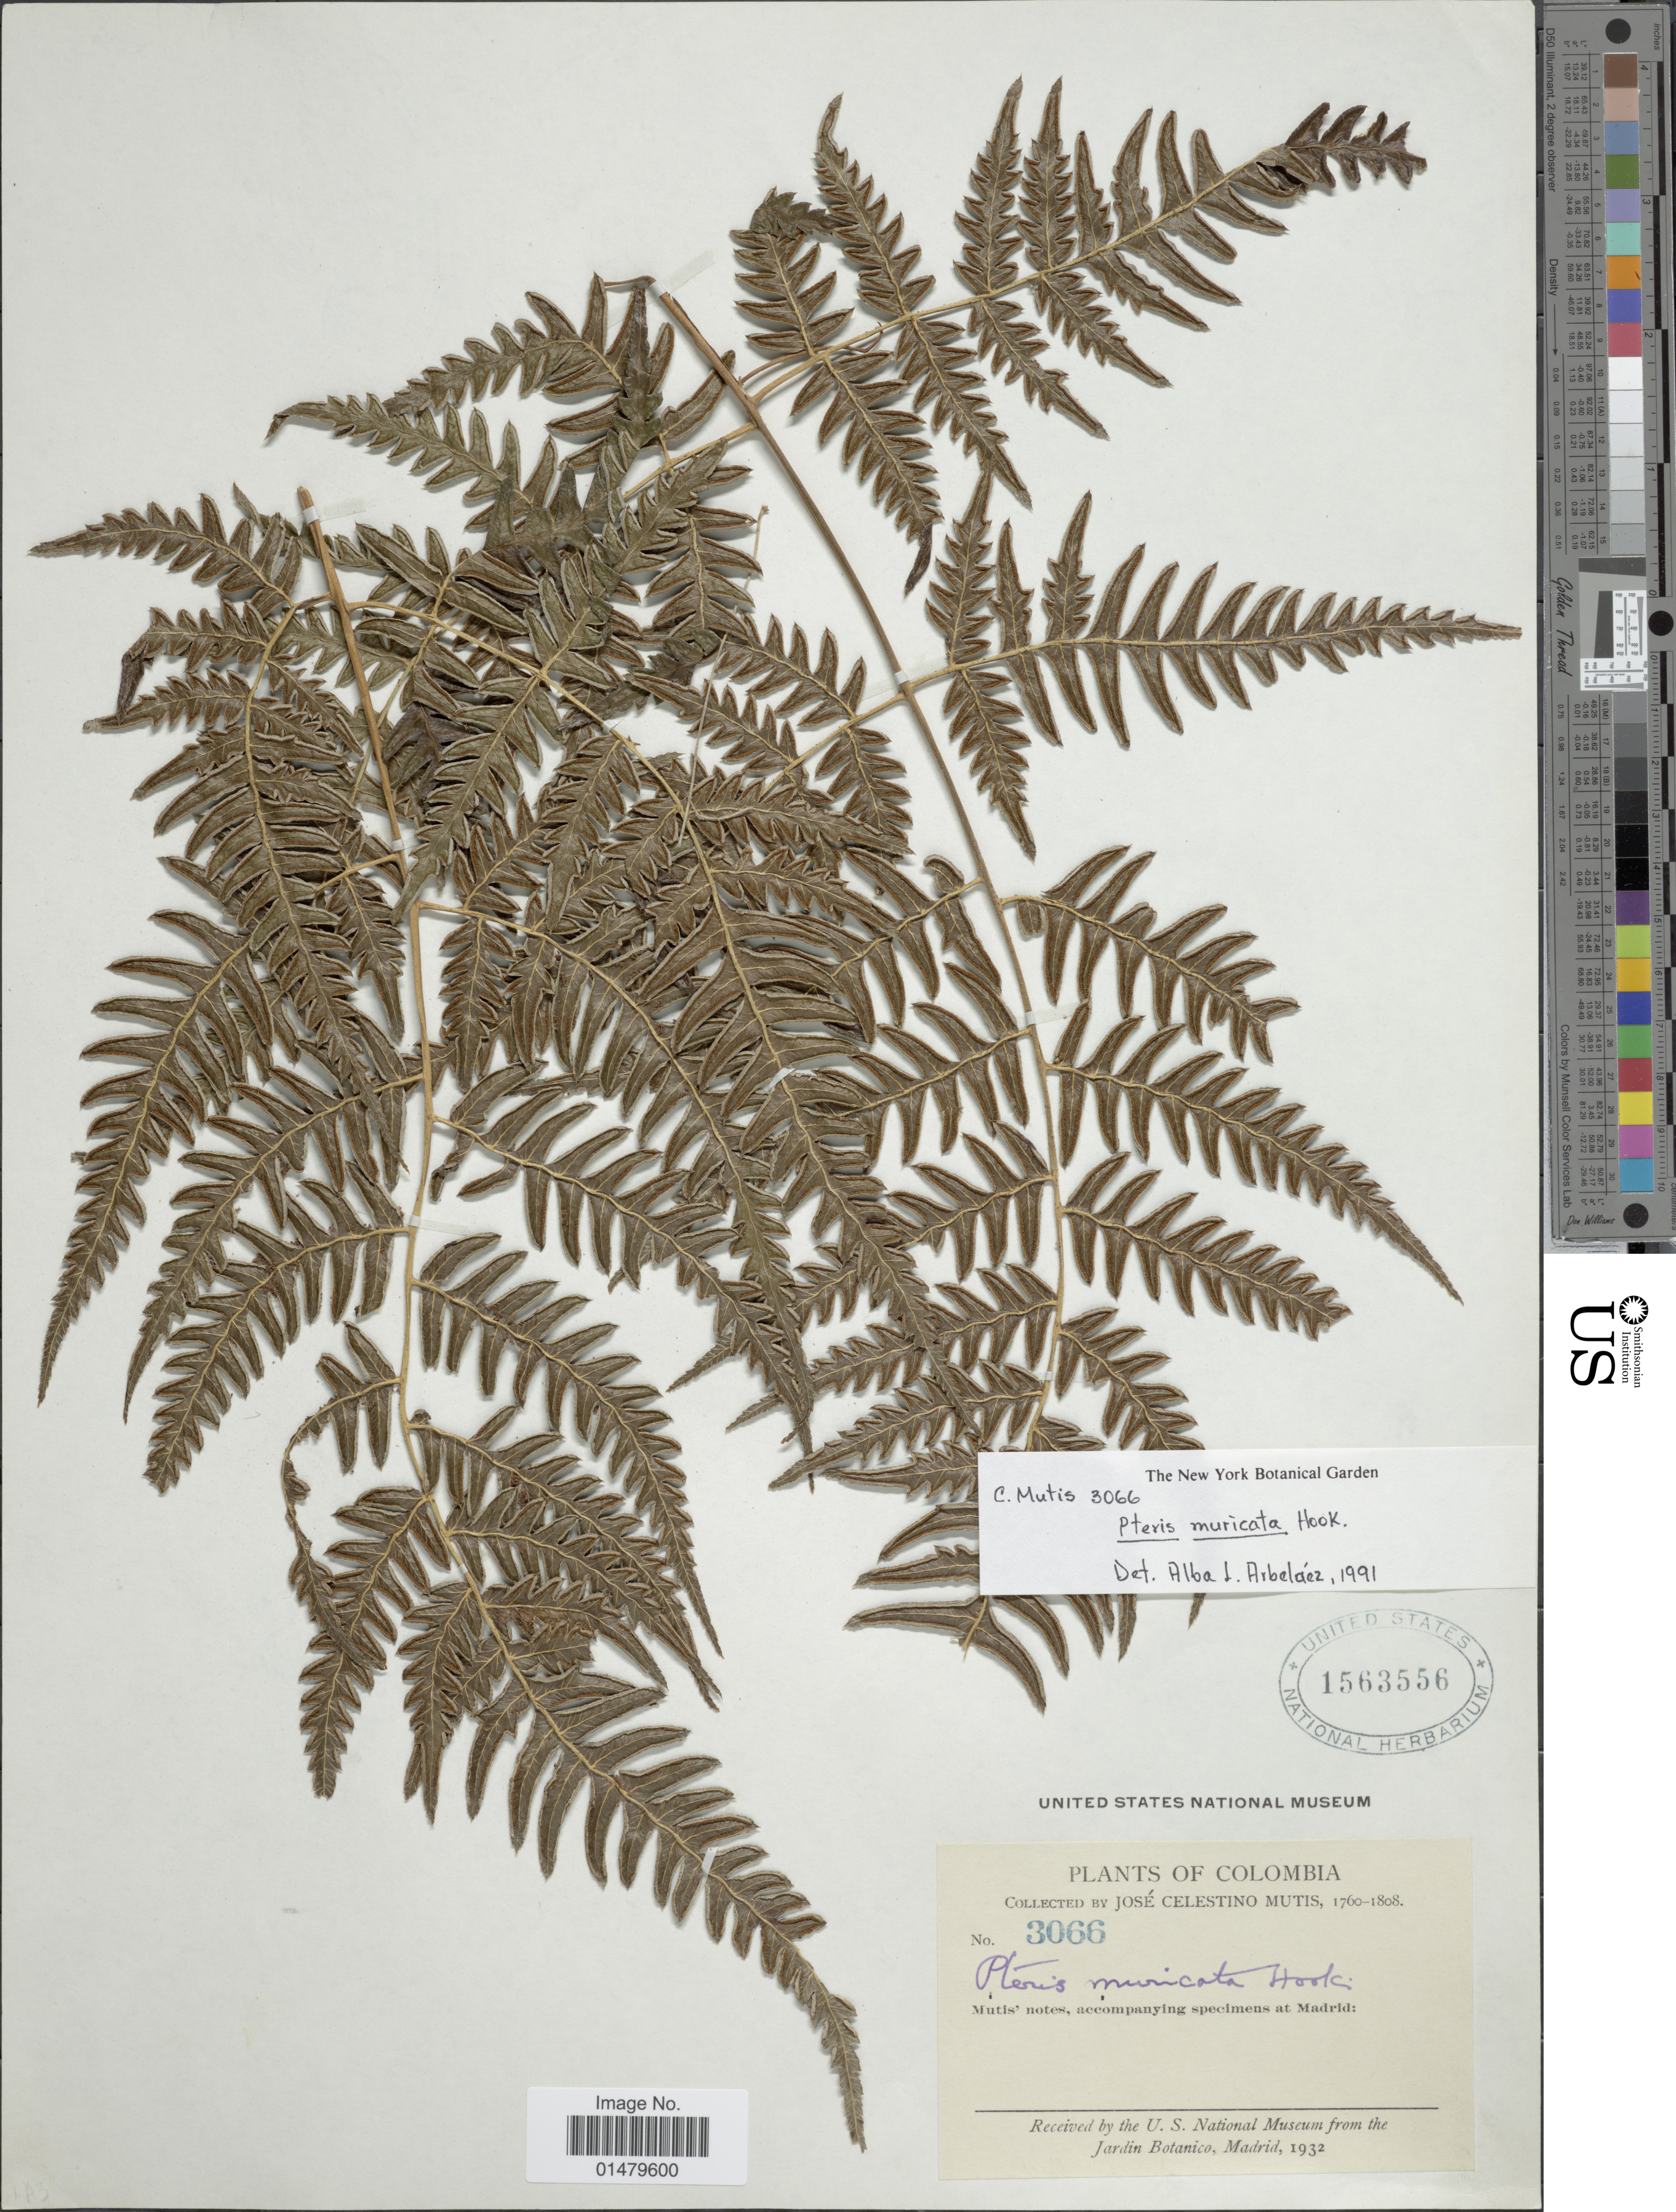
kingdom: Plantae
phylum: Tracheophyta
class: Polypodiopsida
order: Polypodiales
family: Pteridaceae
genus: Pteris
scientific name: Pteris muricata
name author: Rosenst.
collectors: J. C. B. Mutis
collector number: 3066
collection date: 1760/1808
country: Colombia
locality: Mutis' notes, accompanying specimens at Madrid.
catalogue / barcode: US 1563556